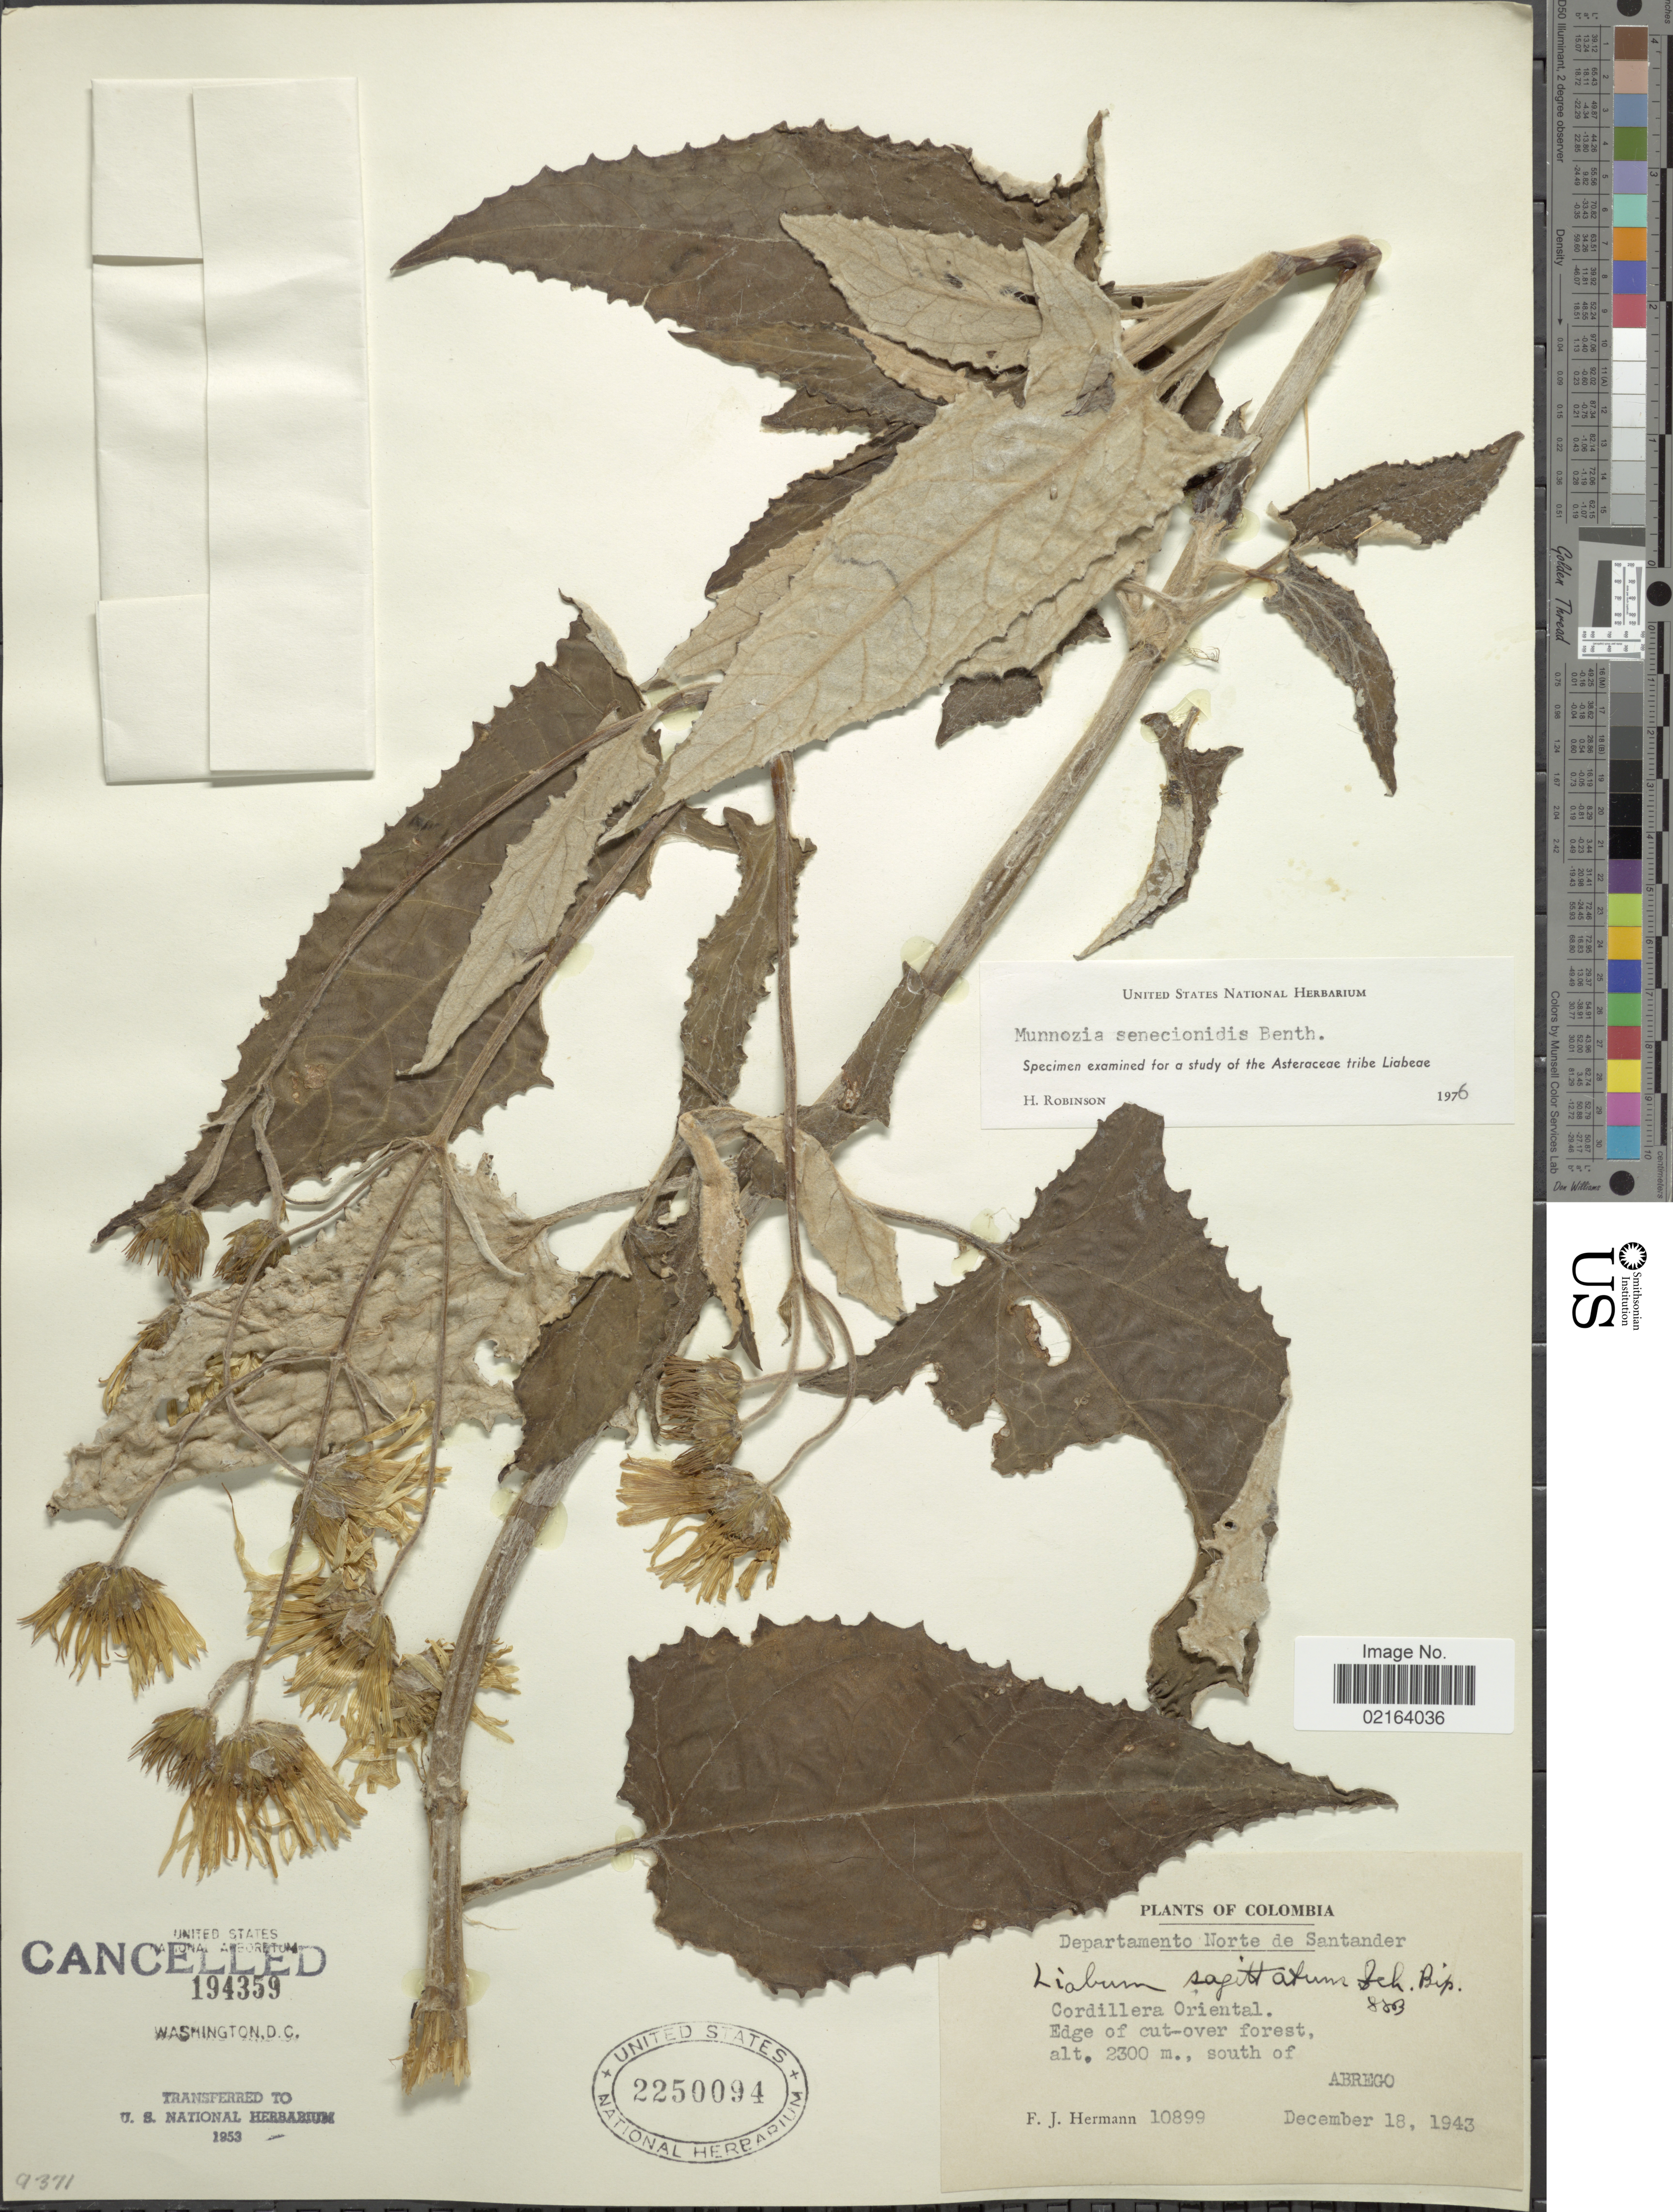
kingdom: Plantae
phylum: Tracheophyta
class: Magnoliopsida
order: Asterales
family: Asteraceae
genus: Munnozia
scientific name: Munnozia senecionidis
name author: Benth.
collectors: F. J. Hermann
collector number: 10899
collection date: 1943-12-18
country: Colombia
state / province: Norte de Santander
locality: Departamento Norte de Santander, Cordillera Oriental, Edge of cut-over forest, south of Abrego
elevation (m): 2300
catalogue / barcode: US 2250094